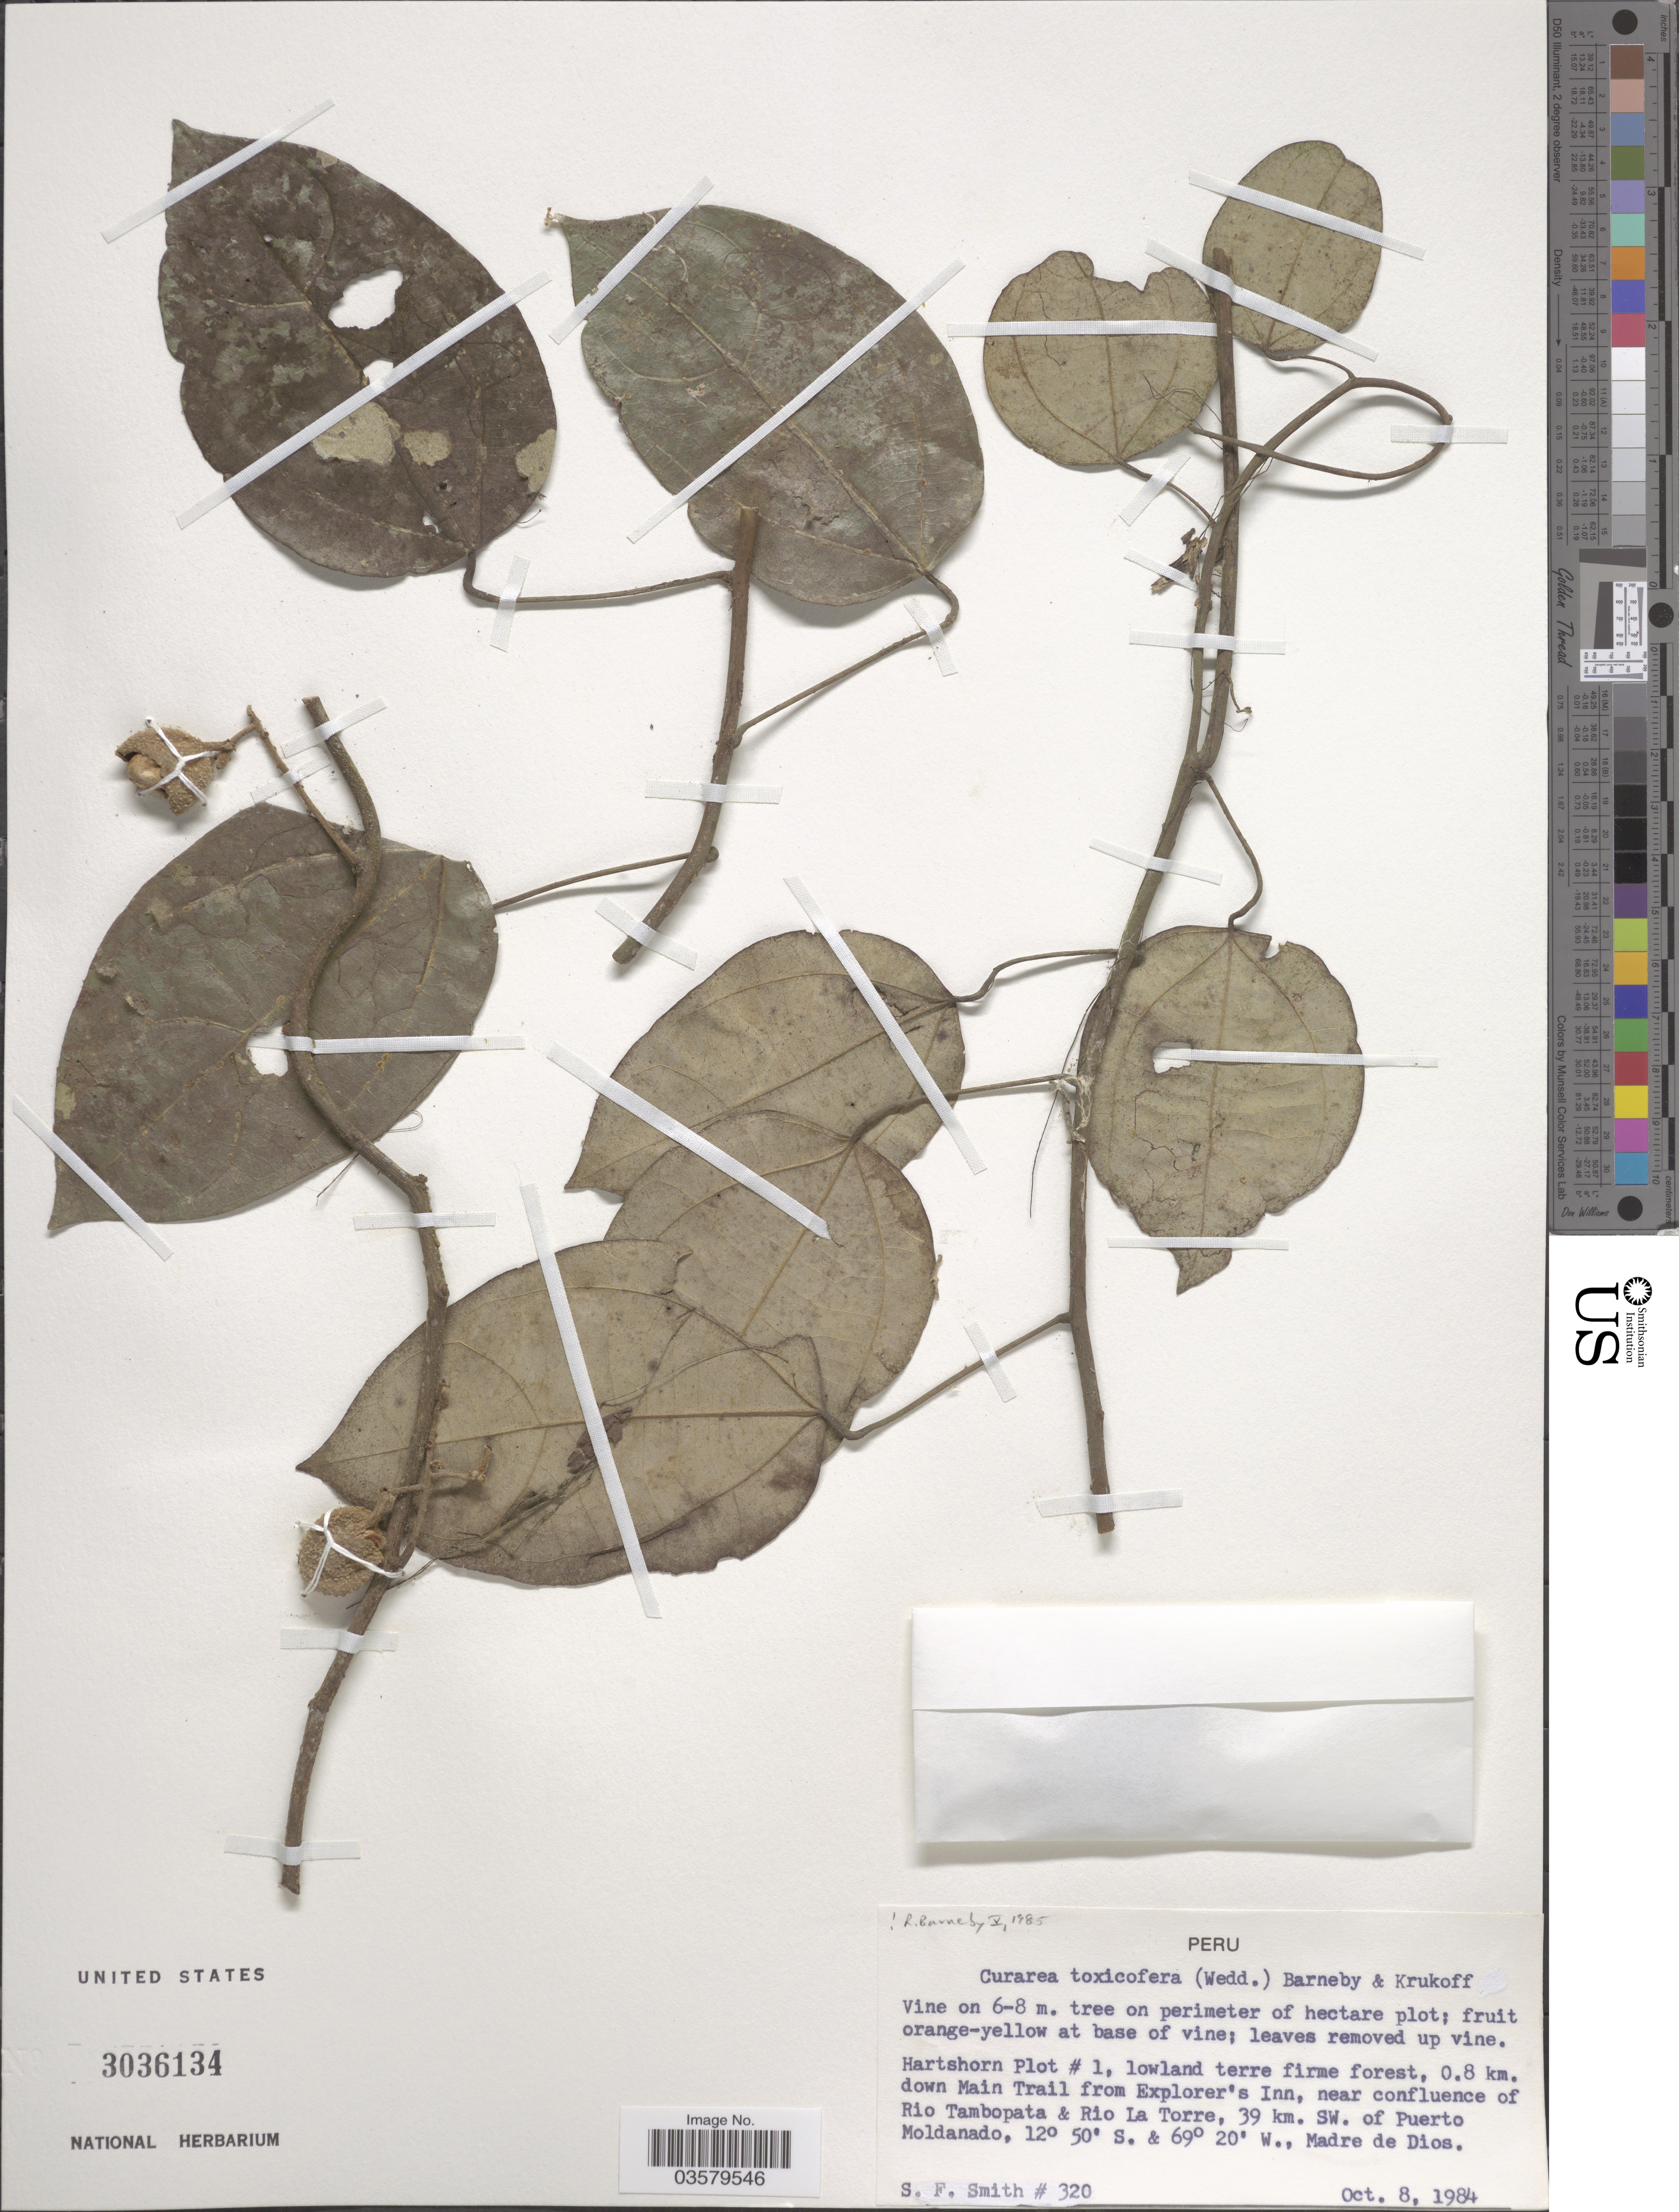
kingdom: Plantae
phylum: Tracheophyta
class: Magnoliopsida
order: Ranunculales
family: Menispermaceae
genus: Curarea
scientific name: Curarea toxicofera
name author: (Wedd.) Barneby & Krukoff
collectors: S.F. Smith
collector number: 320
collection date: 1984-10-08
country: Peru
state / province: Madre de Dios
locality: Hartshorn Plot # 1, lowland terre firme forest, 0.8 km. down Main Trail from Explorer's Inn, near confluence of Rio Tambopata & Rio La Torre, 39 km. SW. of Puerto Moldanado.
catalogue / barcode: US 3036134